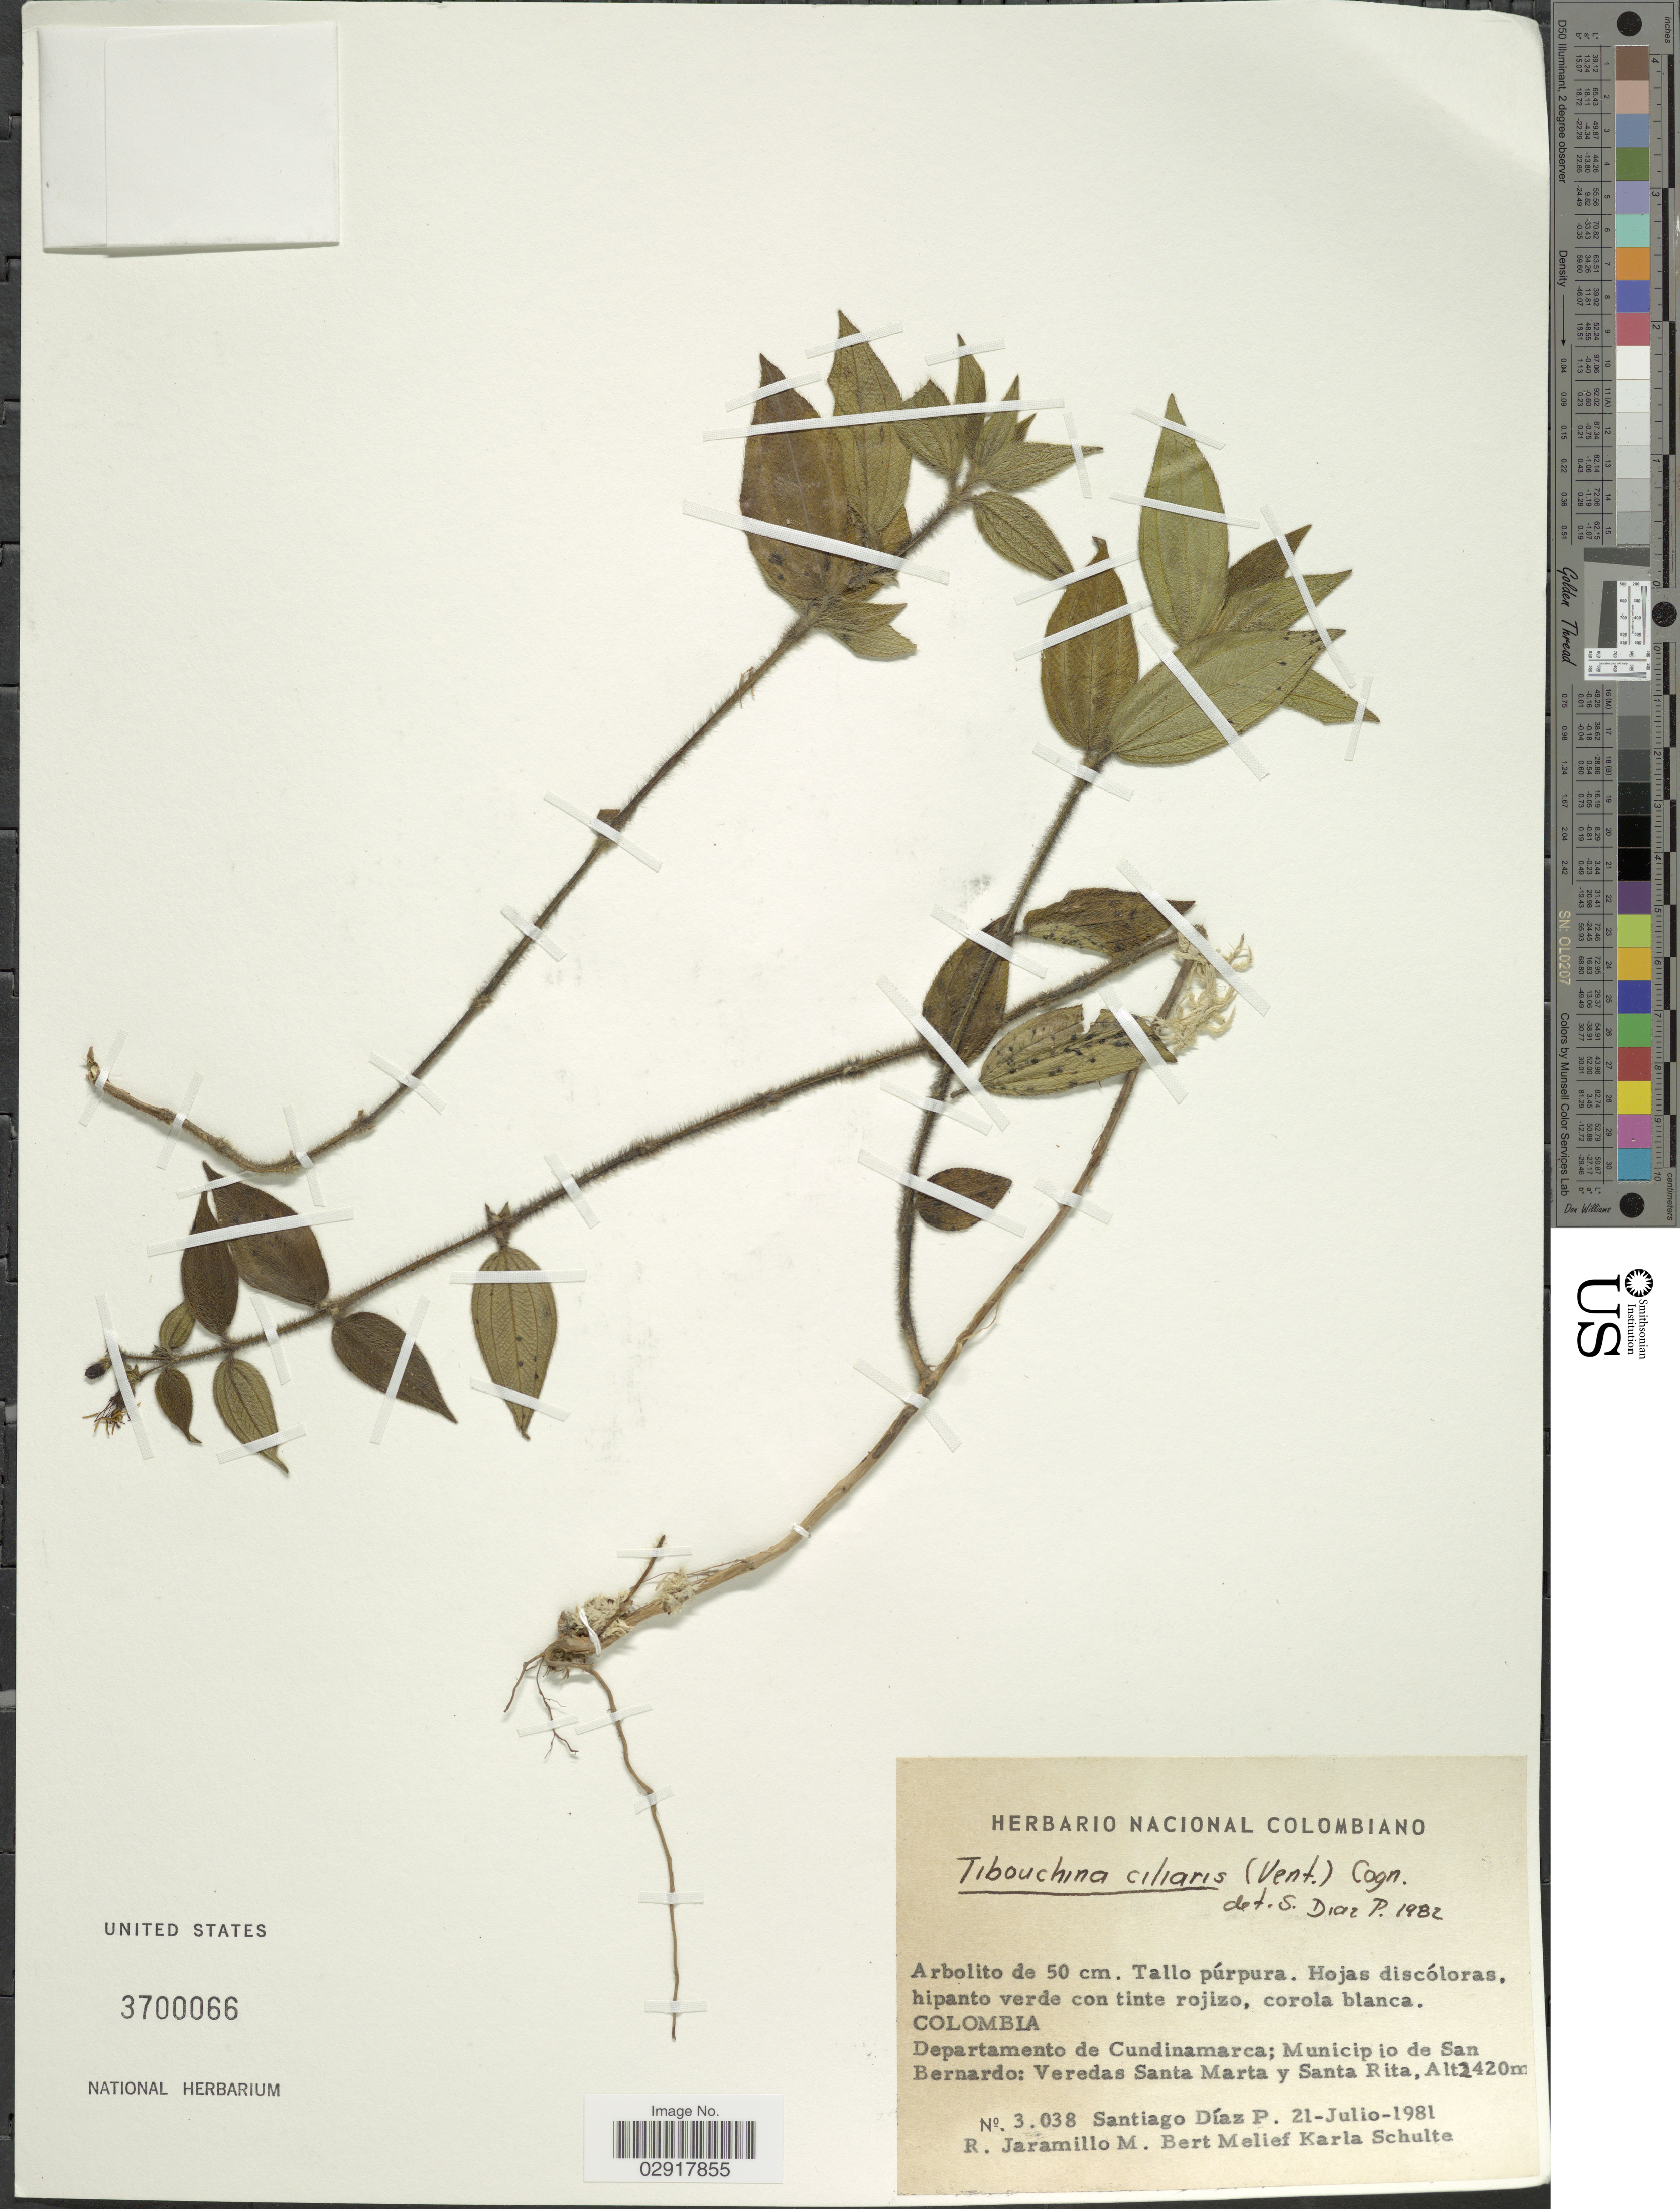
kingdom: Plantae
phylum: Tracheophyta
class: Magnoliopsida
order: Myrtales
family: Melastomataceae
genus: Chaetogastra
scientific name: Chaetogastra ciliaris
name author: (Vent.) DC.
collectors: S. Diaz P., R. Jaramillo M. & B. Schulte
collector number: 3038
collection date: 1981-07-21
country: Colombia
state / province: Cundinamarca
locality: Departamento de Cundinamarca; Municipio de San Bernardo: Veredas Santa Marta y Santa Rita.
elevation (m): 2420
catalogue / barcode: US 3700066